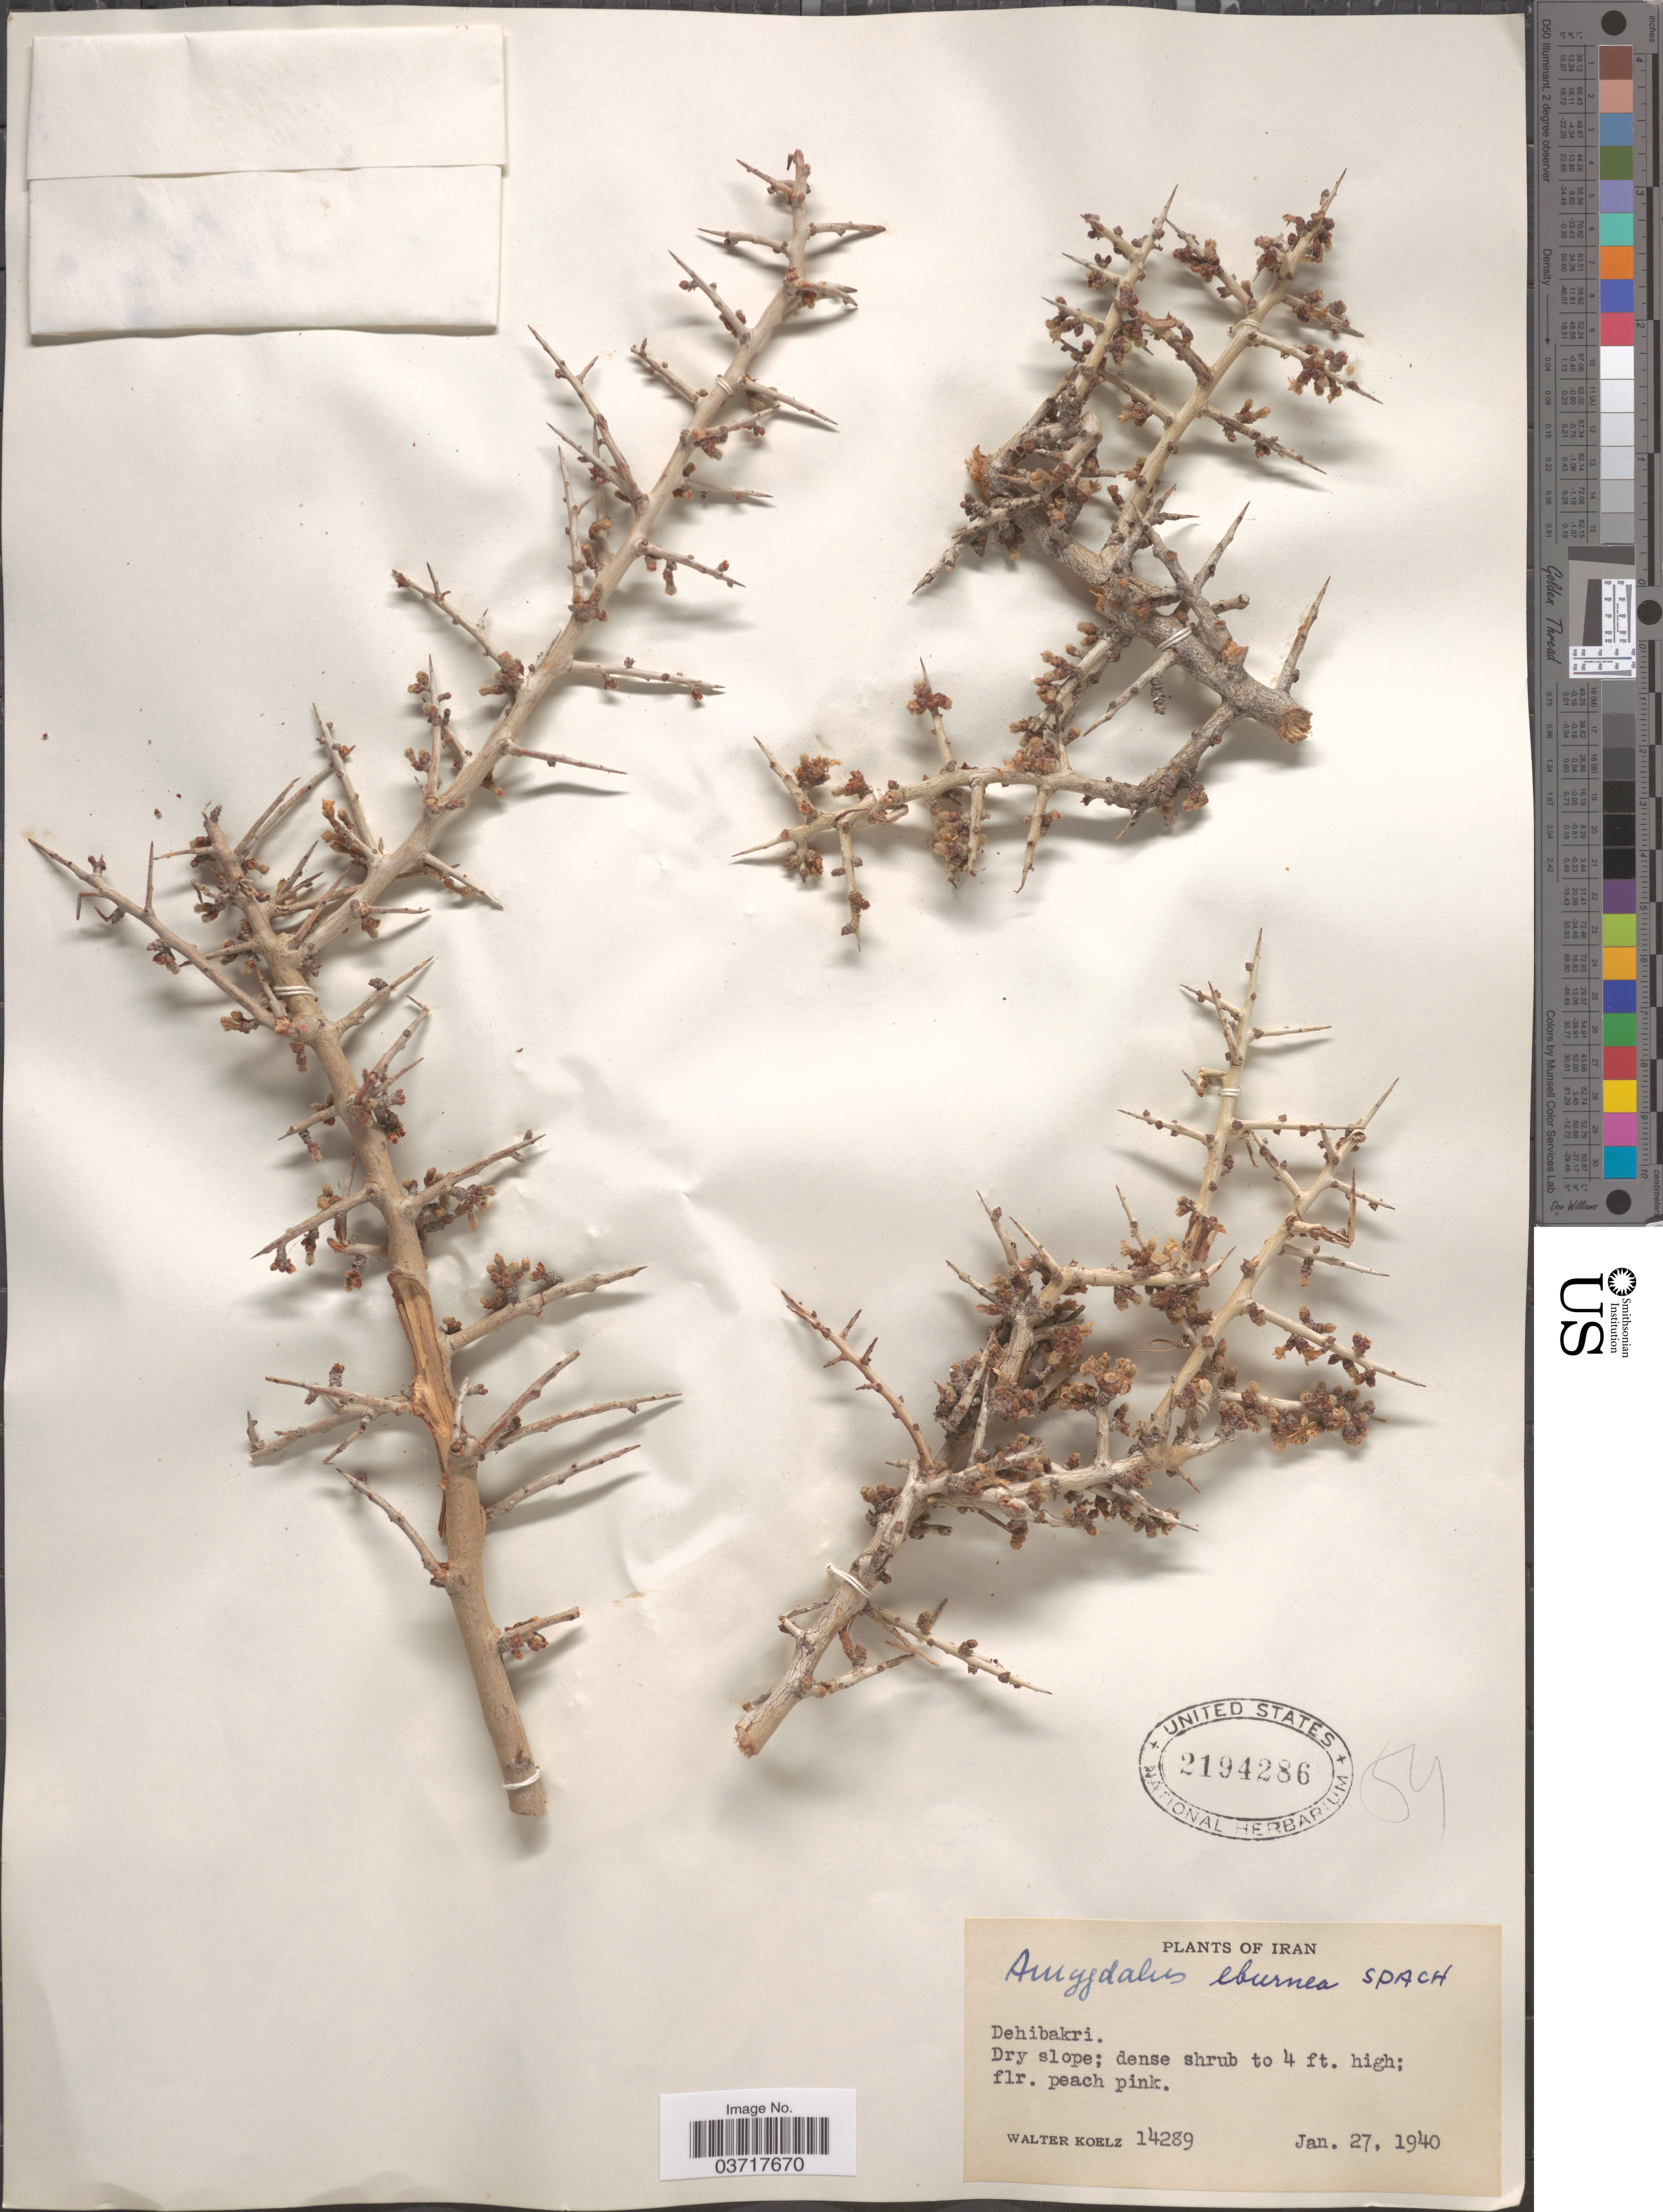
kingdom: Plantae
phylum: Tracheophyta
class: Magnoliopsida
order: Rosales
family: Rosaceae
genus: Prunus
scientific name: Prunus eburnea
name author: Aitch.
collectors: W. N. Koelz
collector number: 14289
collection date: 1940-01-27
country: Iran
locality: Dehibakri.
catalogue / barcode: US 2194286